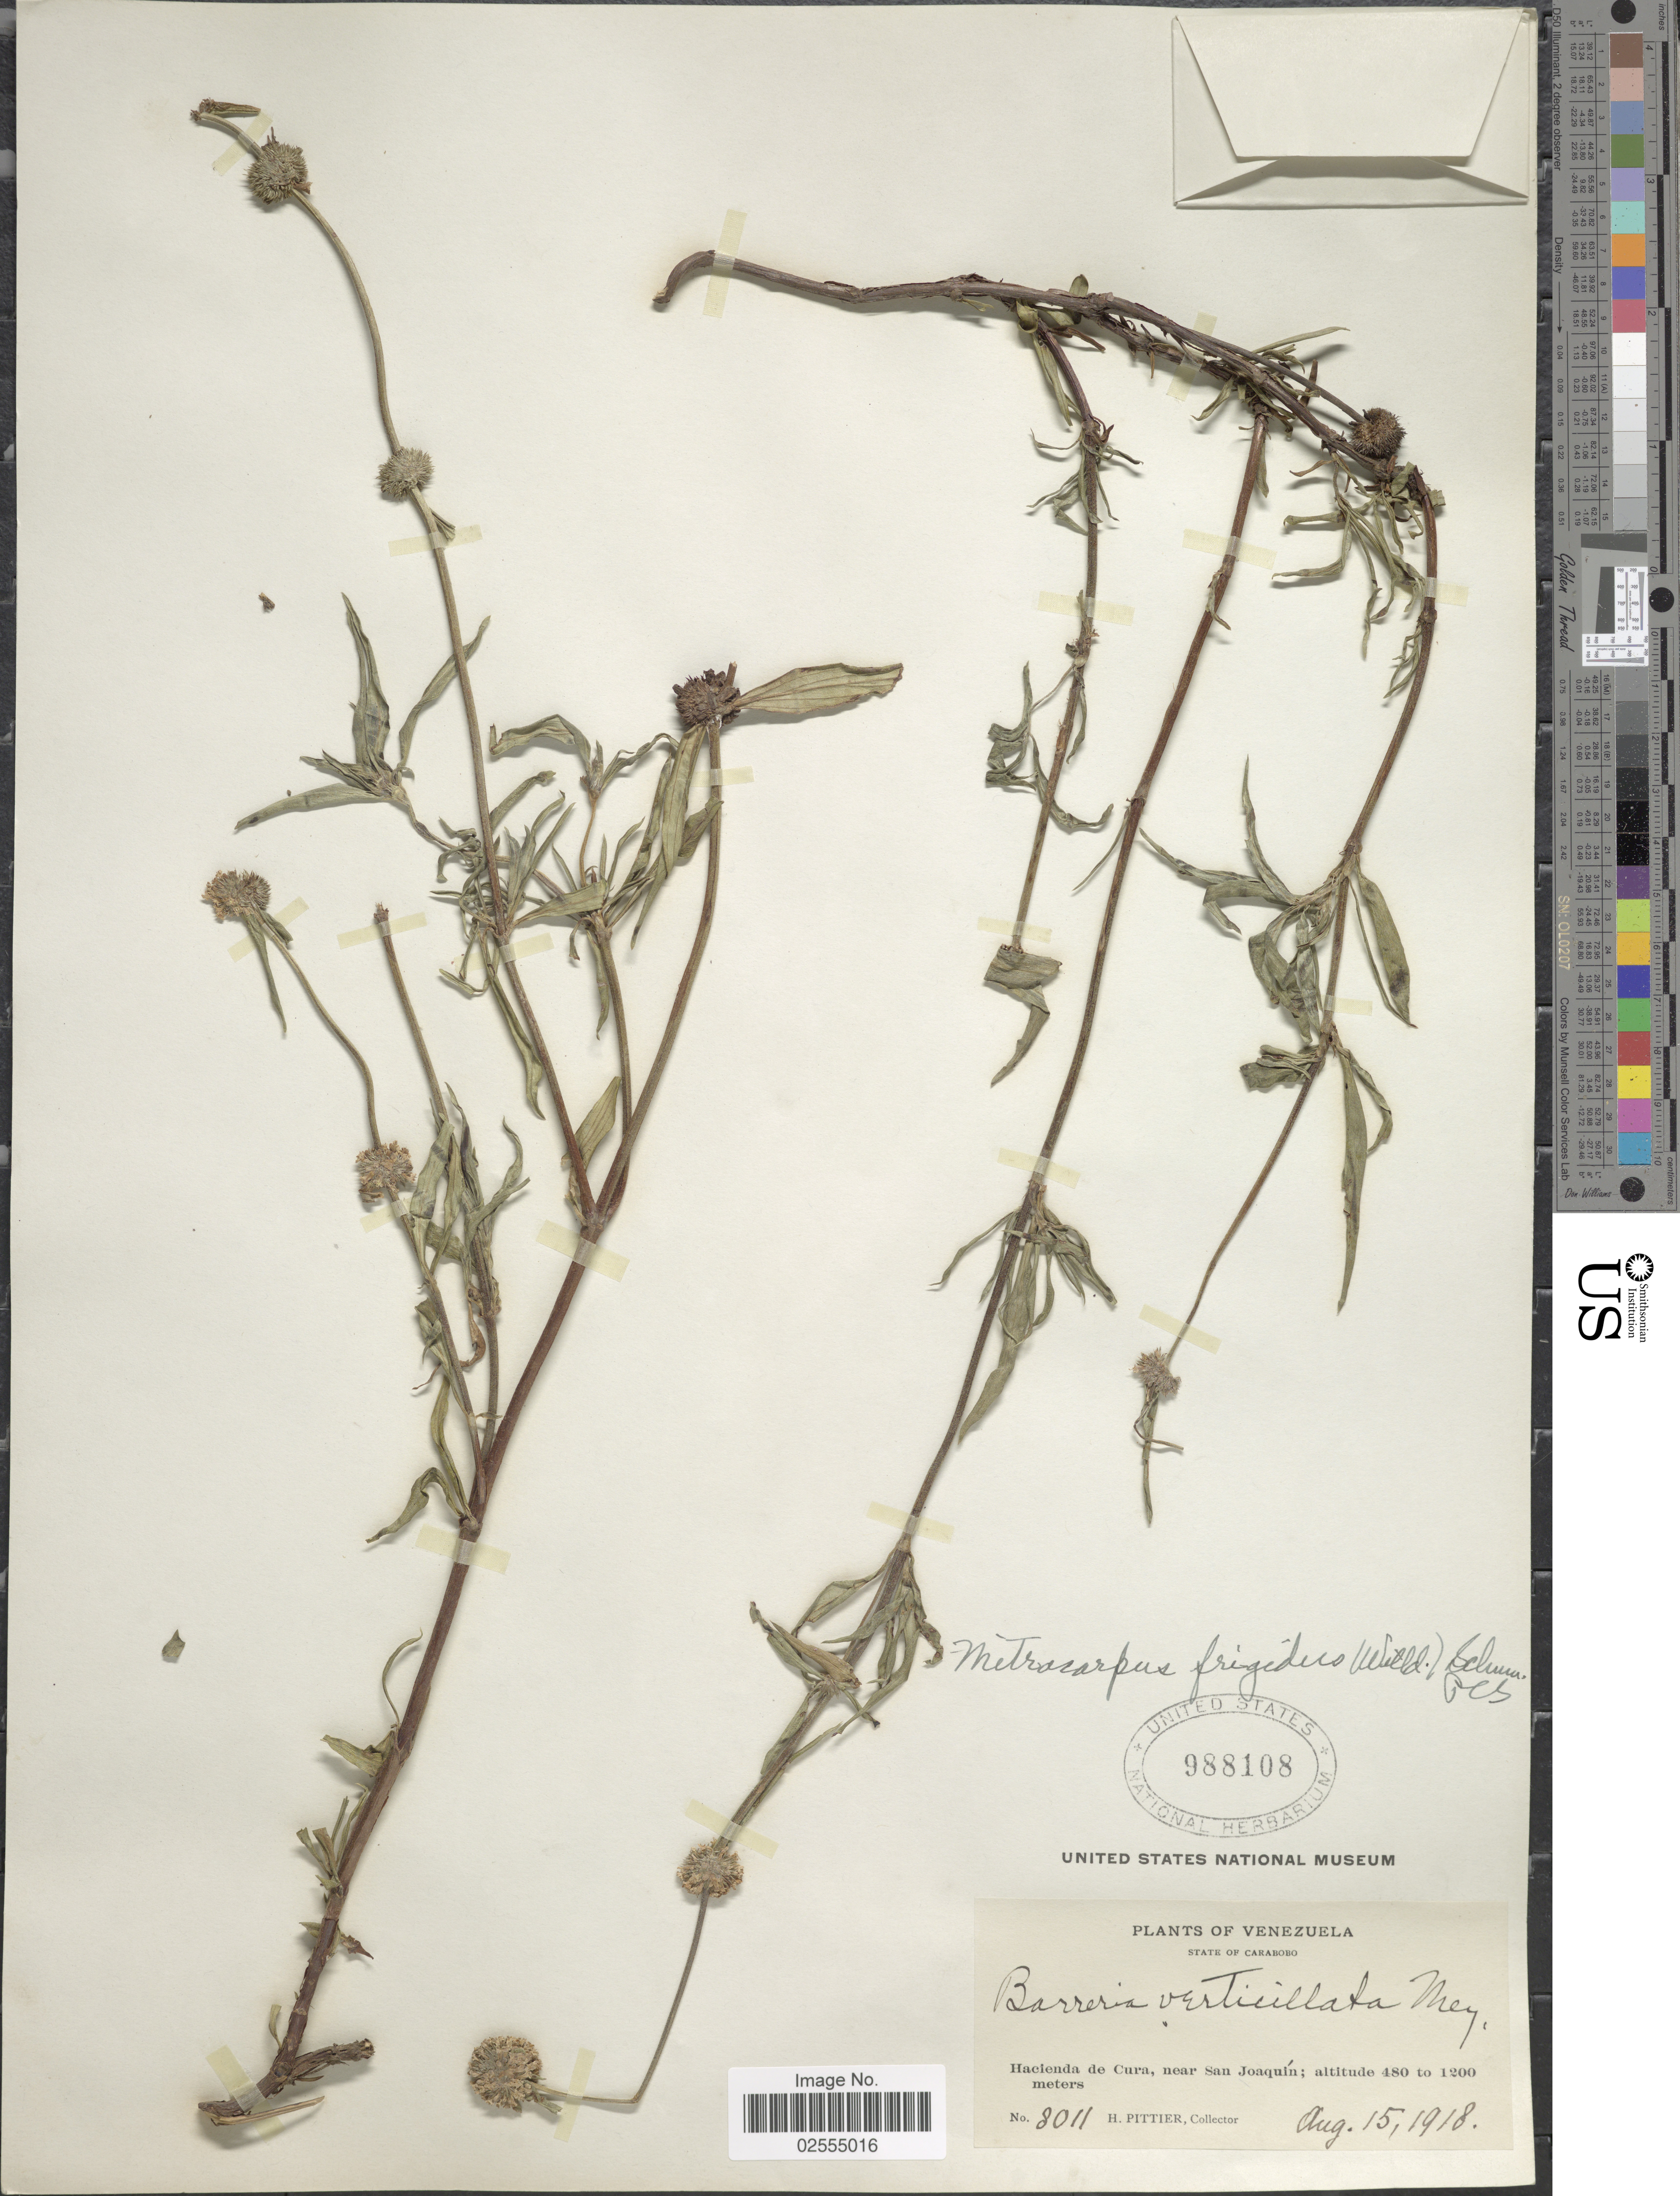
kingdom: Plantae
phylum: Tracheophyta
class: Magnoliopsida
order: Gentianales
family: Rubiaceae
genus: Mitracarpus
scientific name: Mitracarpus frigidus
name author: (Willd. ex Roem. & Schult.) K. Schum.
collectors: H. F. Pittier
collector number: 8011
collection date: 1918-08-15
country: Venezuela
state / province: Carabobo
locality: Hacienda de Cura, near San Joaquín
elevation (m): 480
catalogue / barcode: US 988108